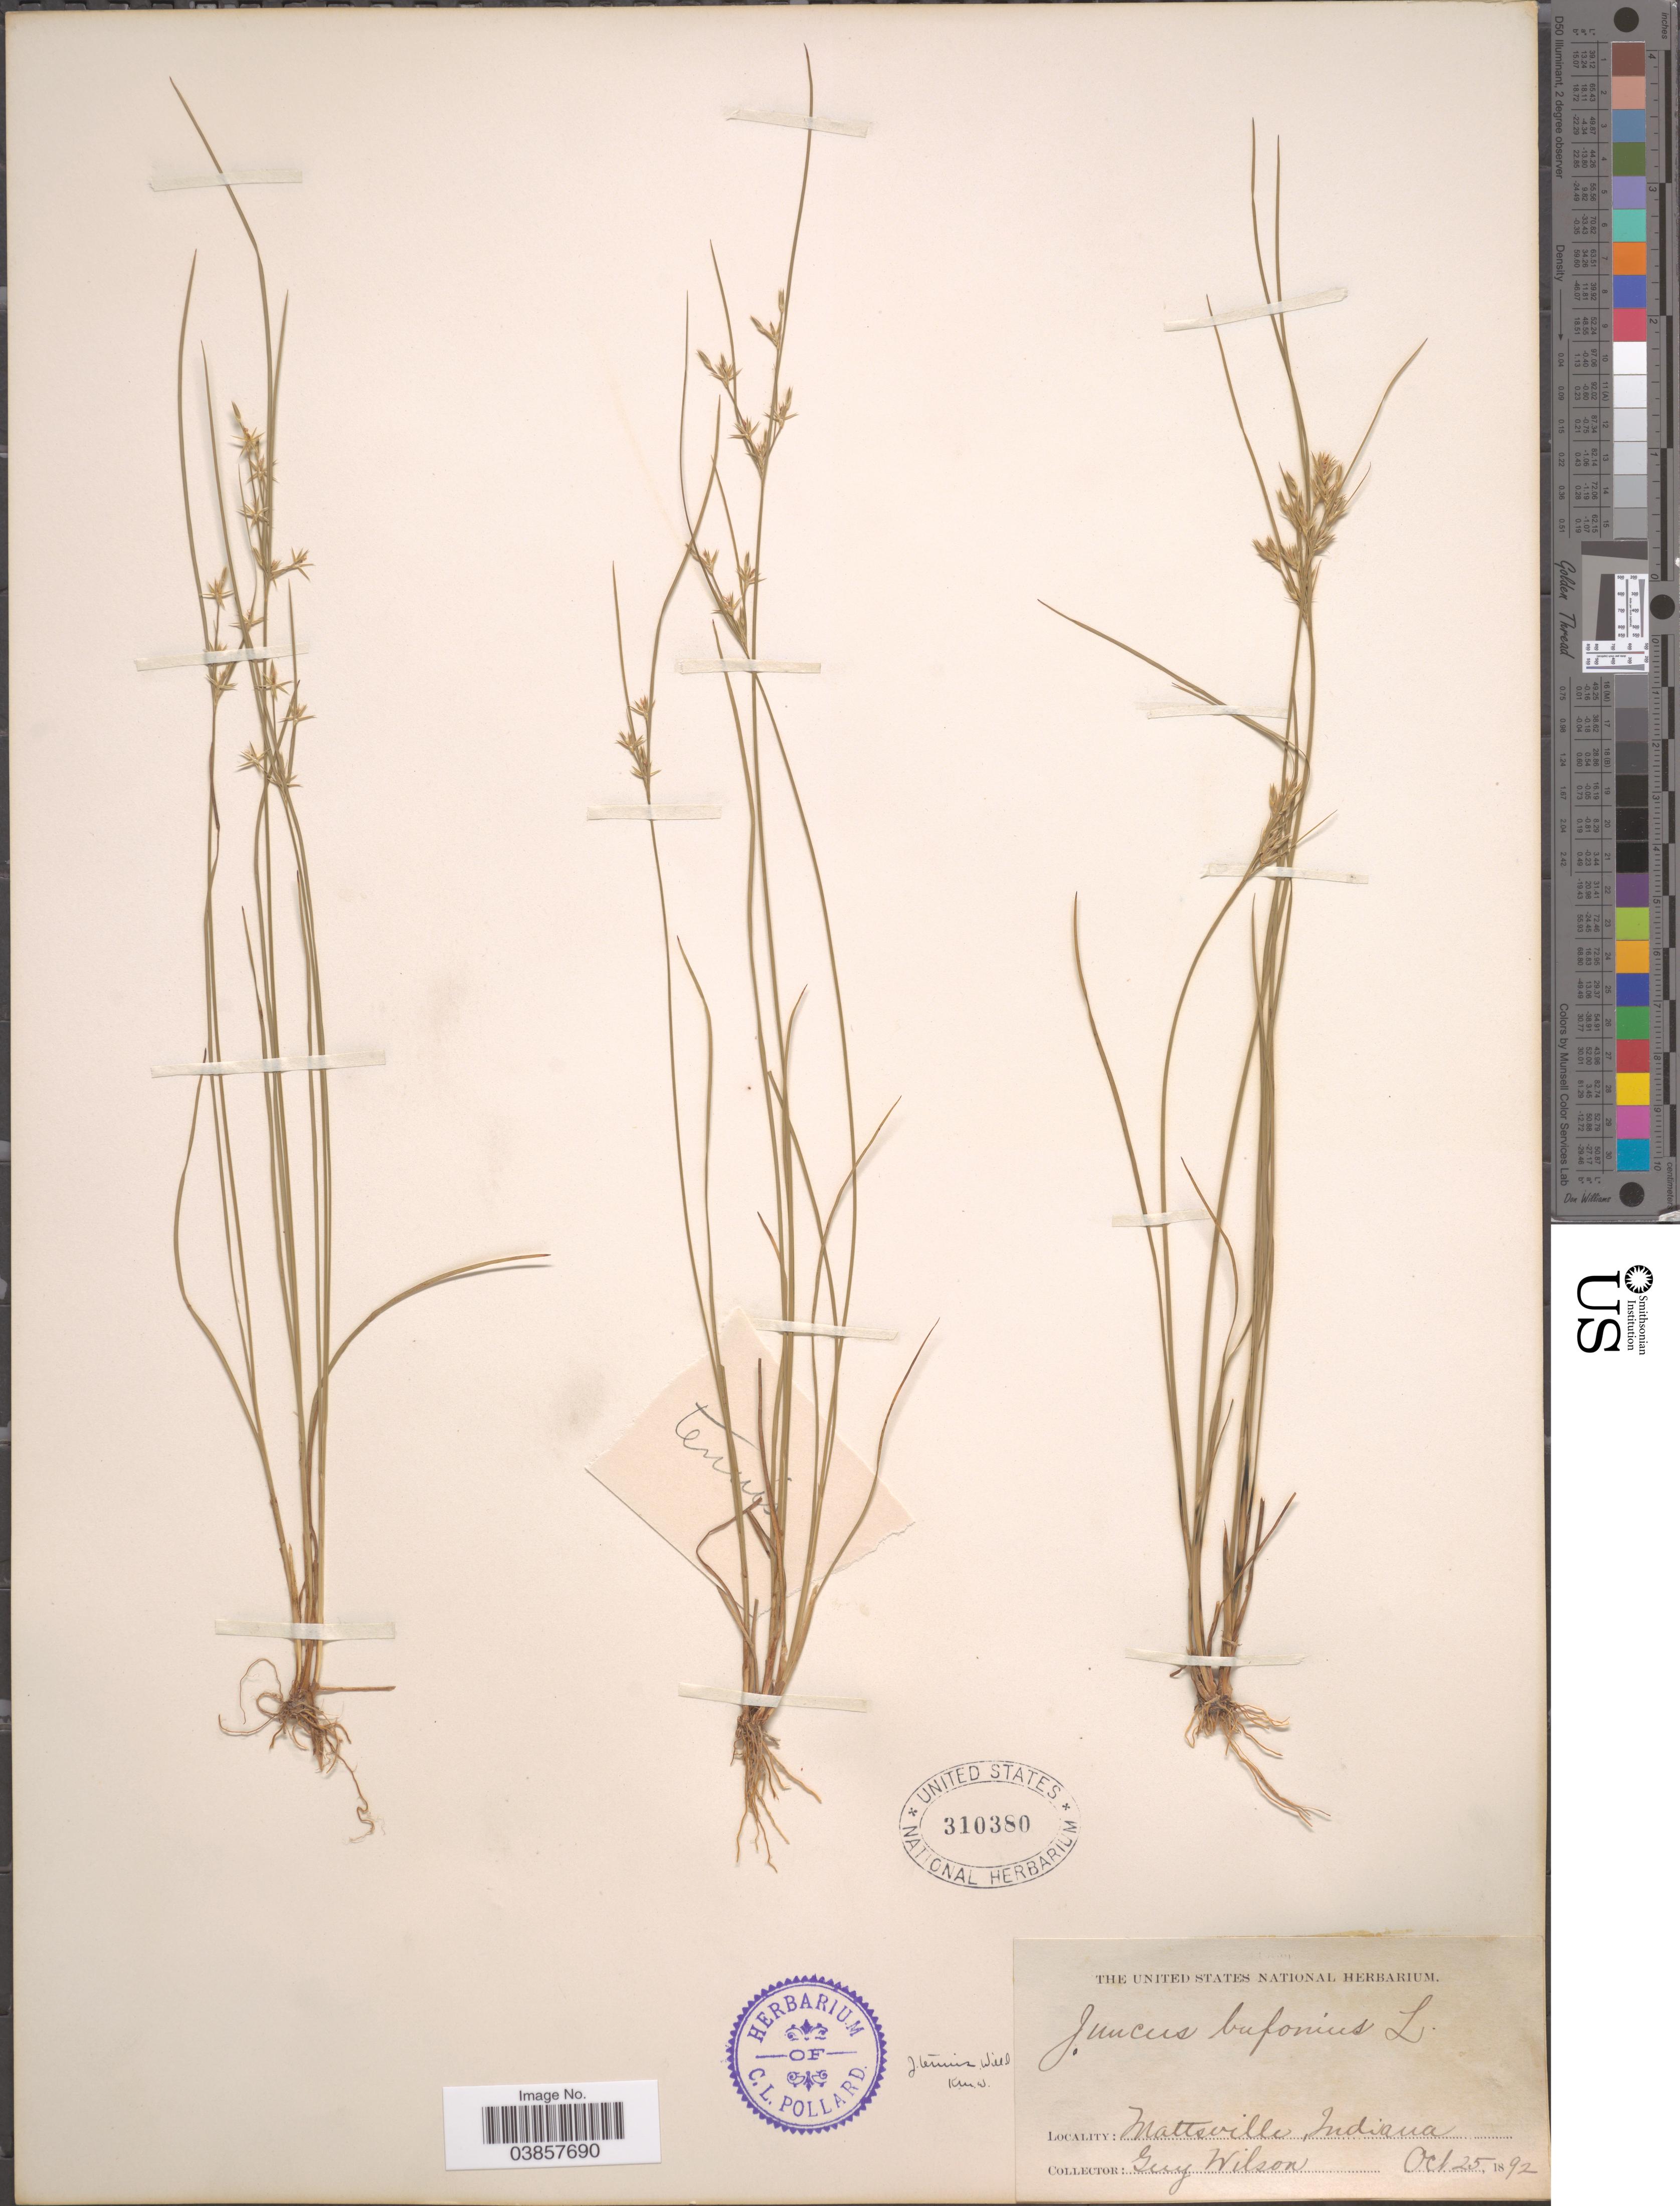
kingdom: Plantae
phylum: Tracheophyta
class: Liliopsida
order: Poales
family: Juncaceae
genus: Juncus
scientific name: Juncus tenuis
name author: Willd.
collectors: G. Wilson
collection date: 1892-10-25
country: United States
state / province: Indiana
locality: Mattsville.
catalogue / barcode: US 310380